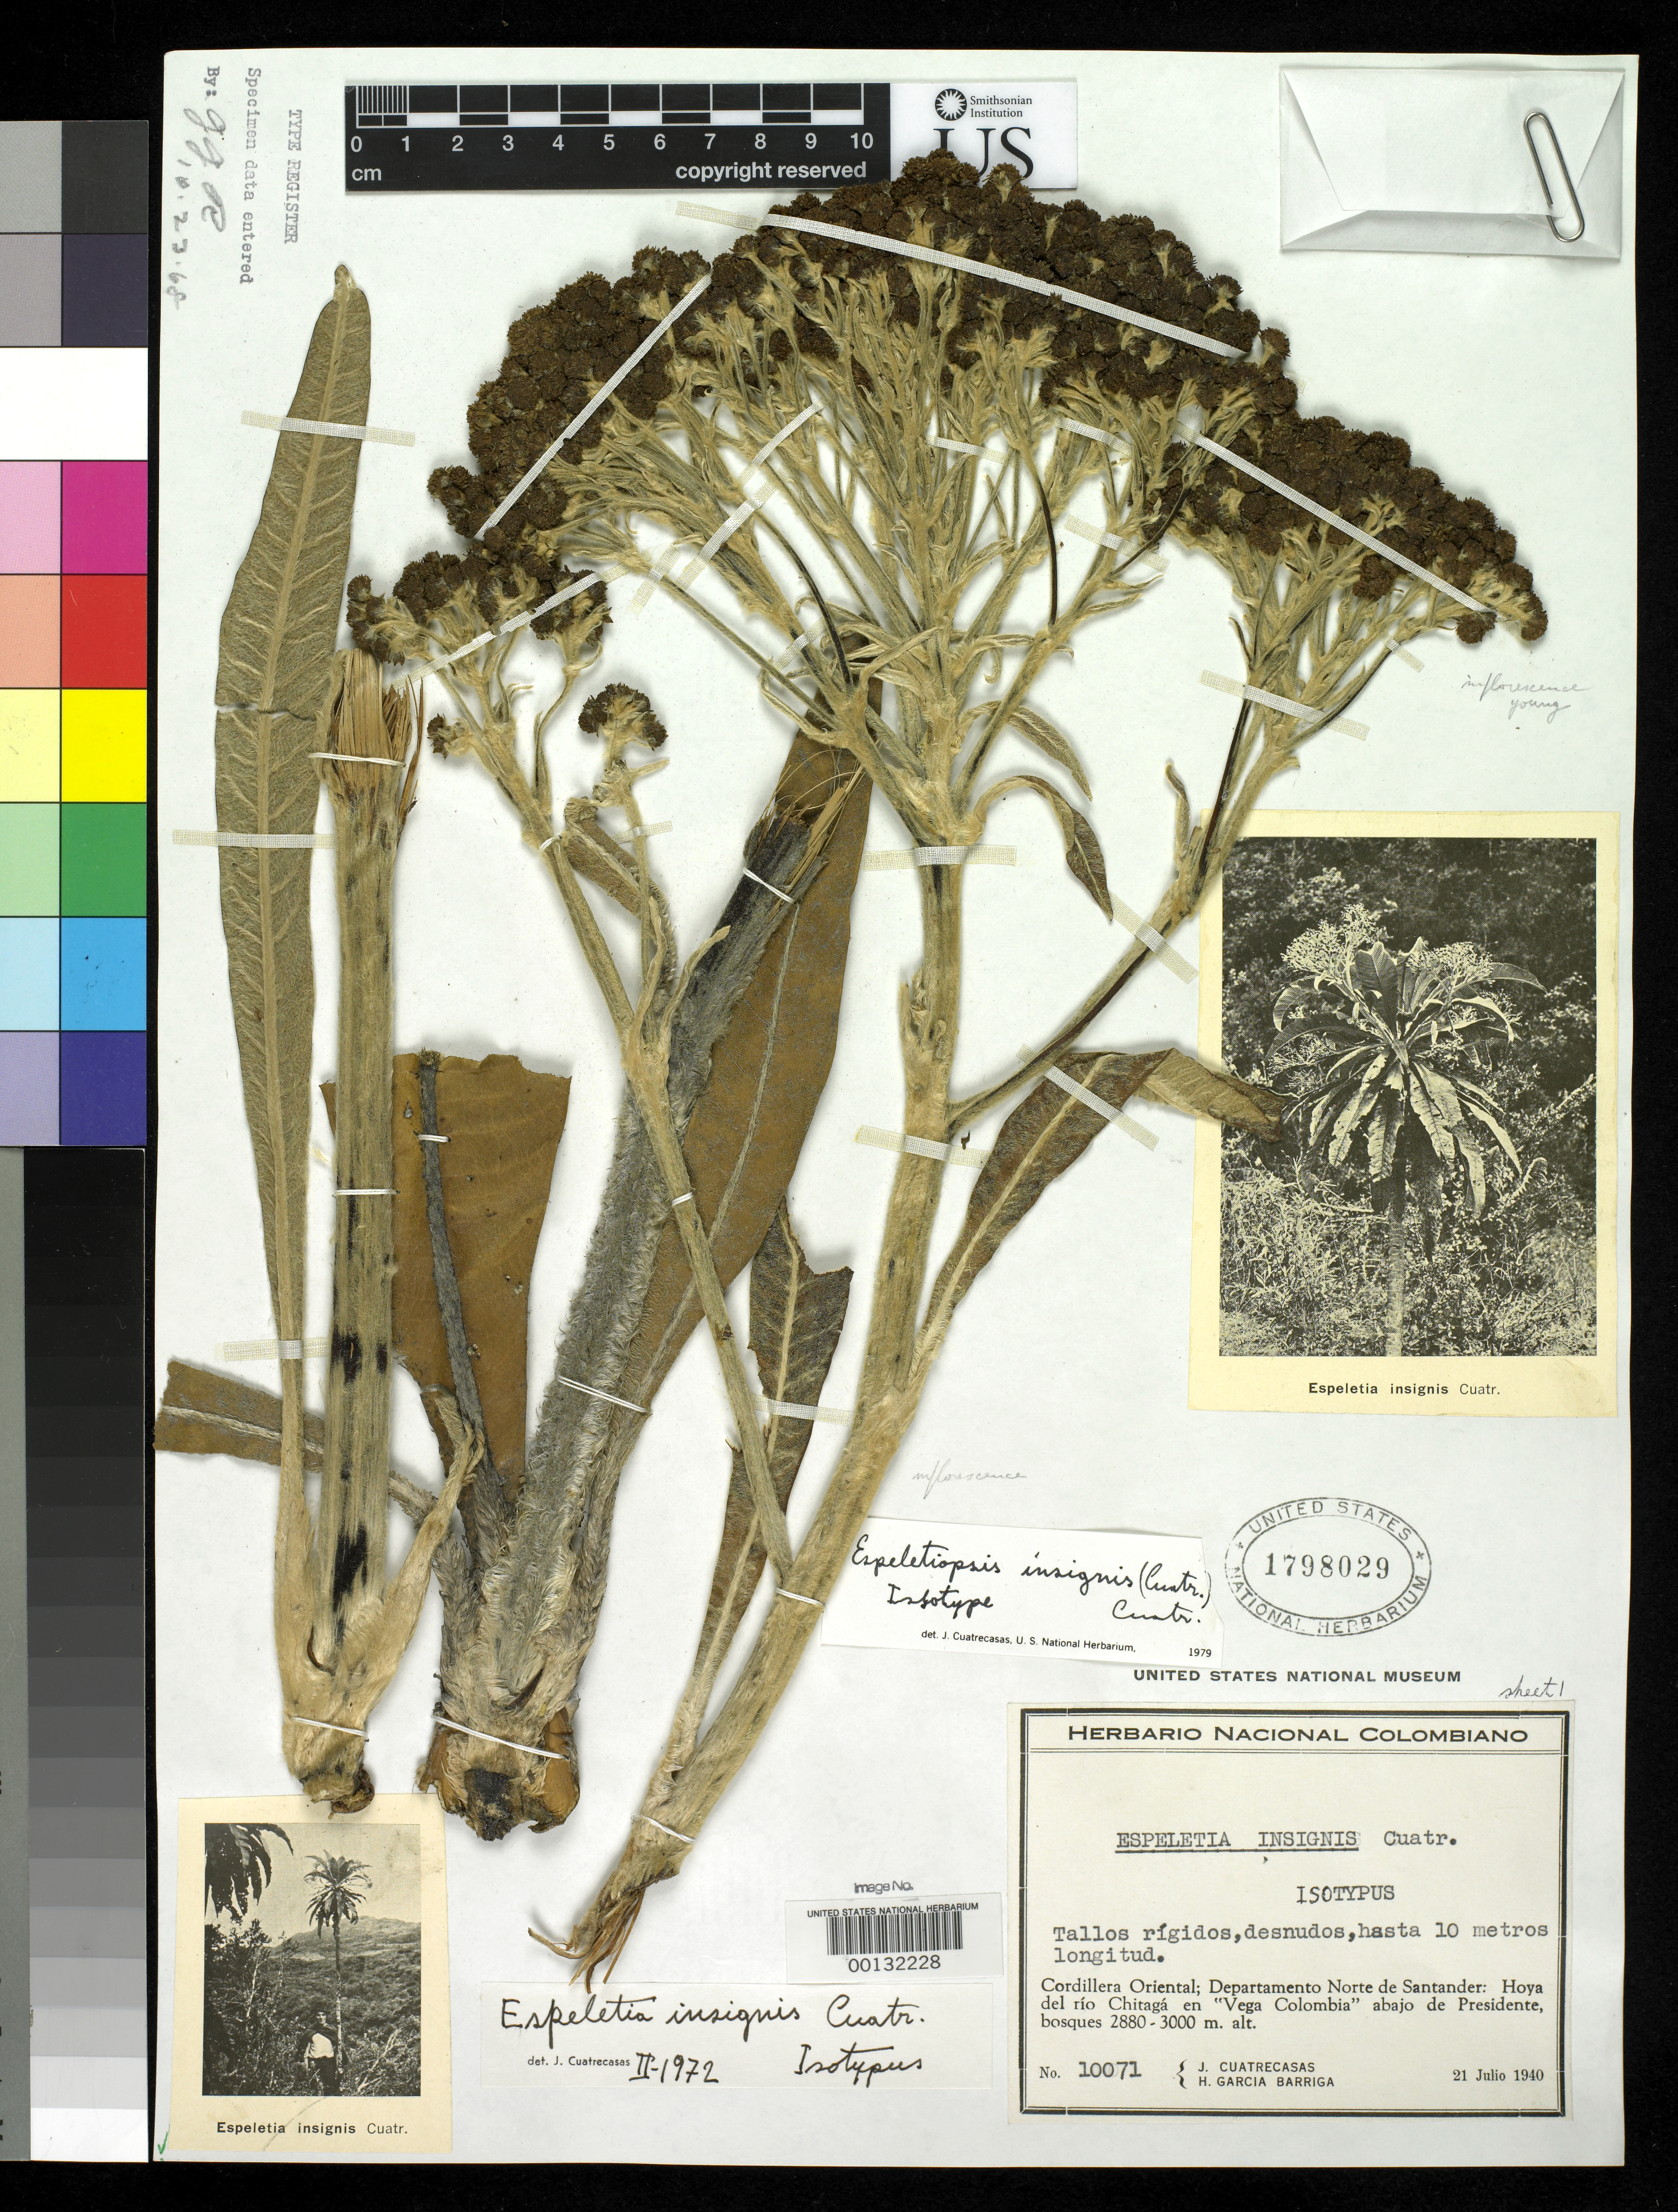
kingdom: Plantae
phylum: Tracheophyta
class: Magnoliopsida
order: Asterales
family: Asteraceae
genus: Espeletia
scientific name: Espeletia insignis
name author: Cuatrec.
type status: Isotype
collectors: J. Cuatrecasas & H. García Barriga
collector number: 10071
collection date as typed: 21 Jul 1940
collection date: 1940-07-21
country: Colombia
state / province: Norte de Santander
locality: Cordillera Oriental, Hoya del Rio Chitaga en Vega Colombia Abajo de Presidente. [Cordillera Oriental, Rio Chitaga Basin in Vega Colombia (Columbia Valley?) below Presidente.]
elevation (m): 2800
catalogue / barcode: US 1798029